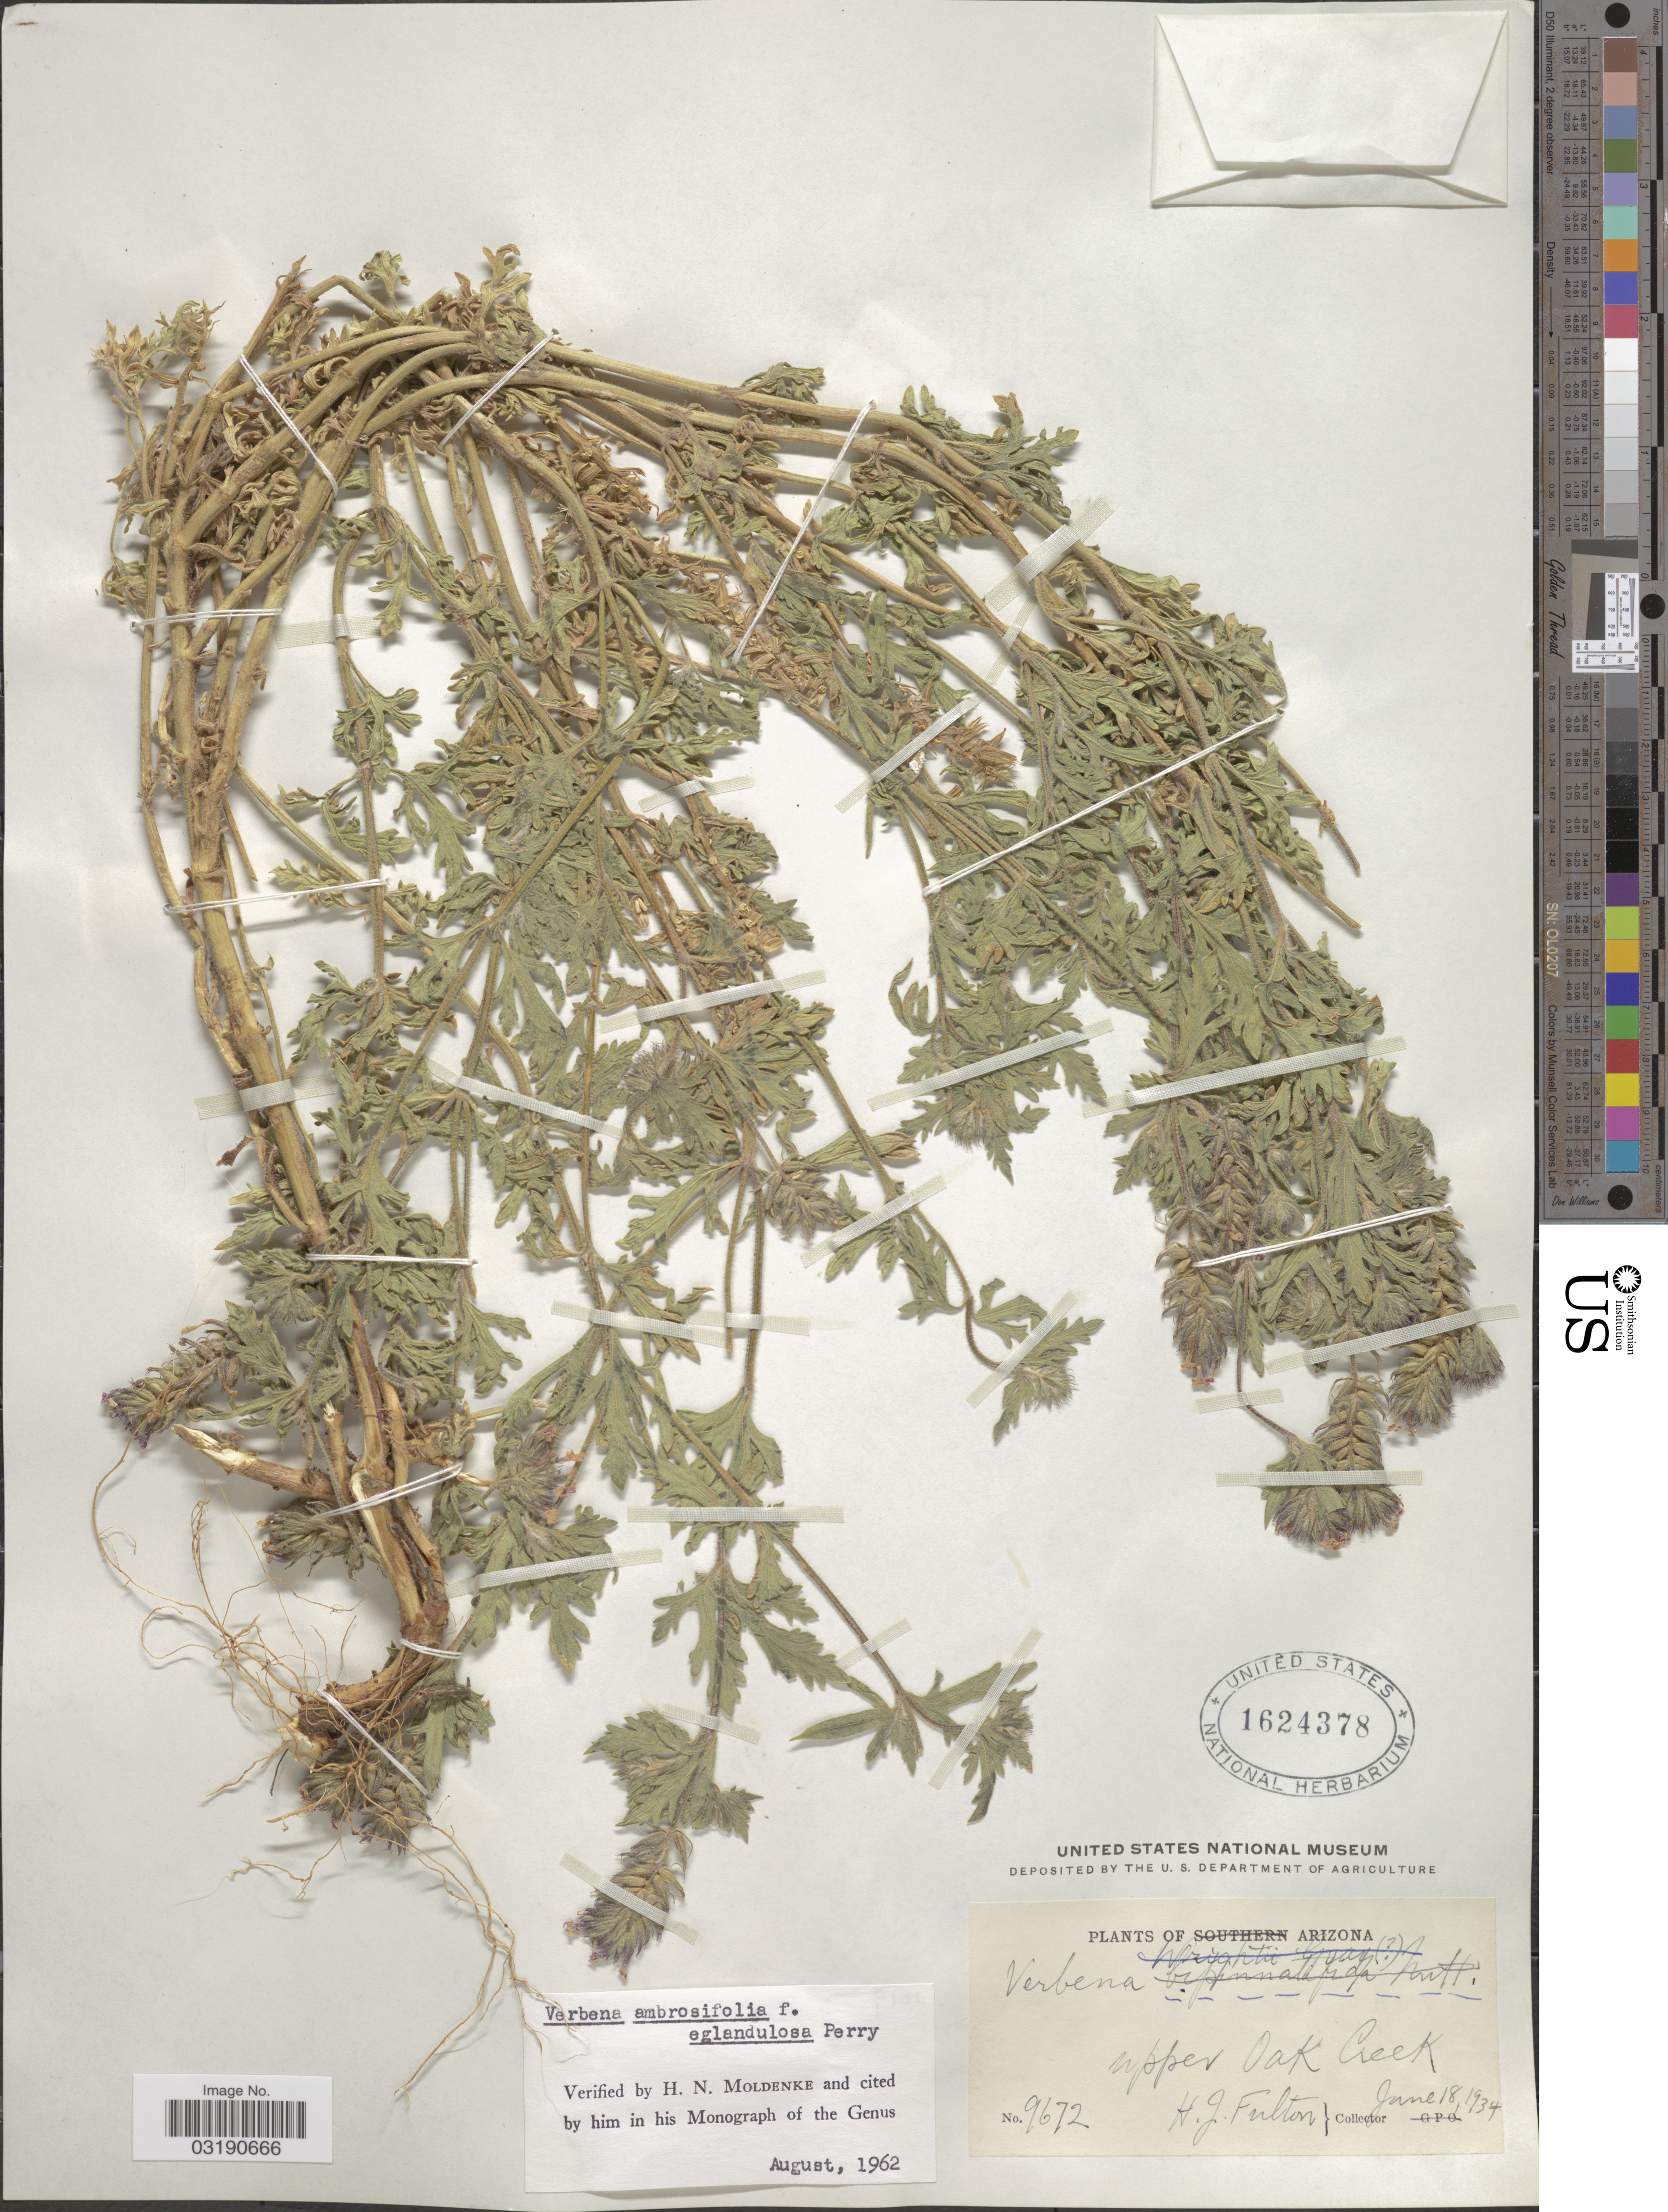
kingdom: Plantae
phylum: Tracheophyta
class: Magnoliopsida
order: Lamiales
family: Verbenaceae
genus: Verbena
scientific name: Verbena ambrosiifolia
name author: Rydb. ex Small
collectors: H. Fulton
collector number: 9672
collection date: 1934-06-18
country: United States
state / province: Arizona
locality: Upper Oak Creek.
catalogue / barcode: US 1624378